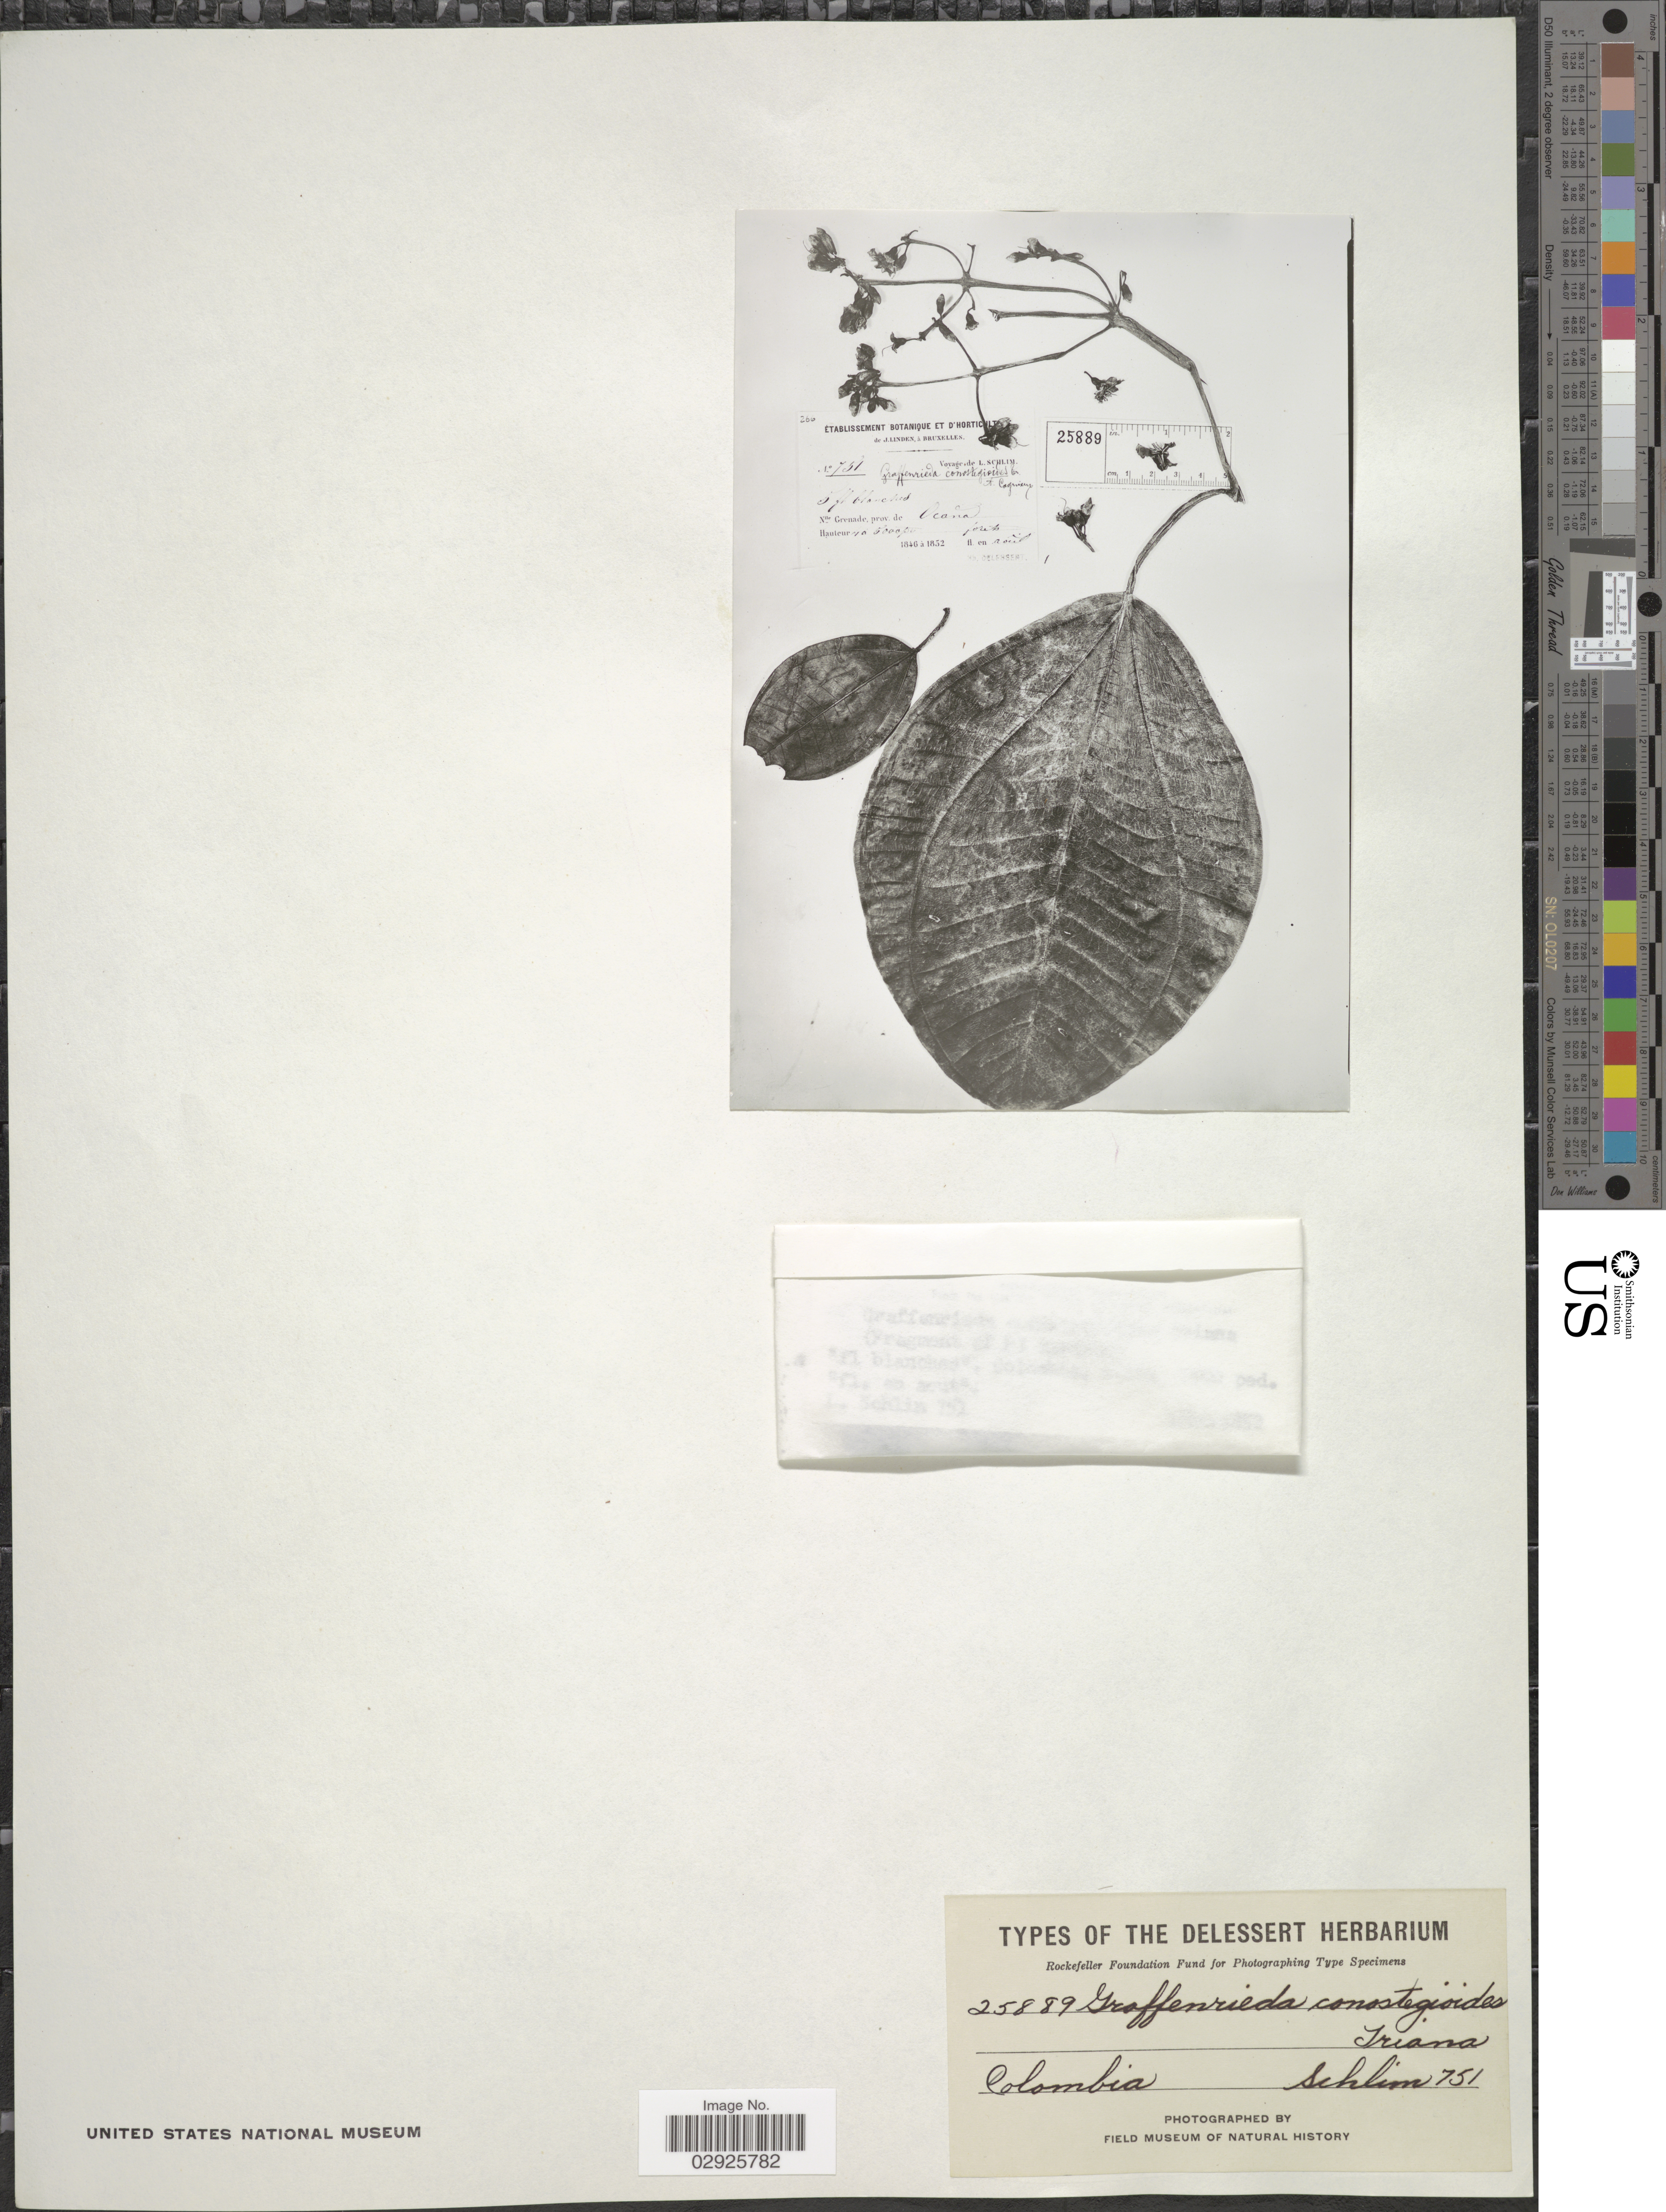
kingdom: Plantae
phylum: Tracheophyta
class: Magnoliopsida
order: Myrtales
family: Melastomataceae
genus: Graffenrieda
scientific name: Graffenrieda conostegioides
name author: Triana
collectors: Schlim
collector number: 751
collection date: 1846/1852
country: Colombia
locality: Nlle Grenade, prov. de Ocana.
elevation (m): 1524